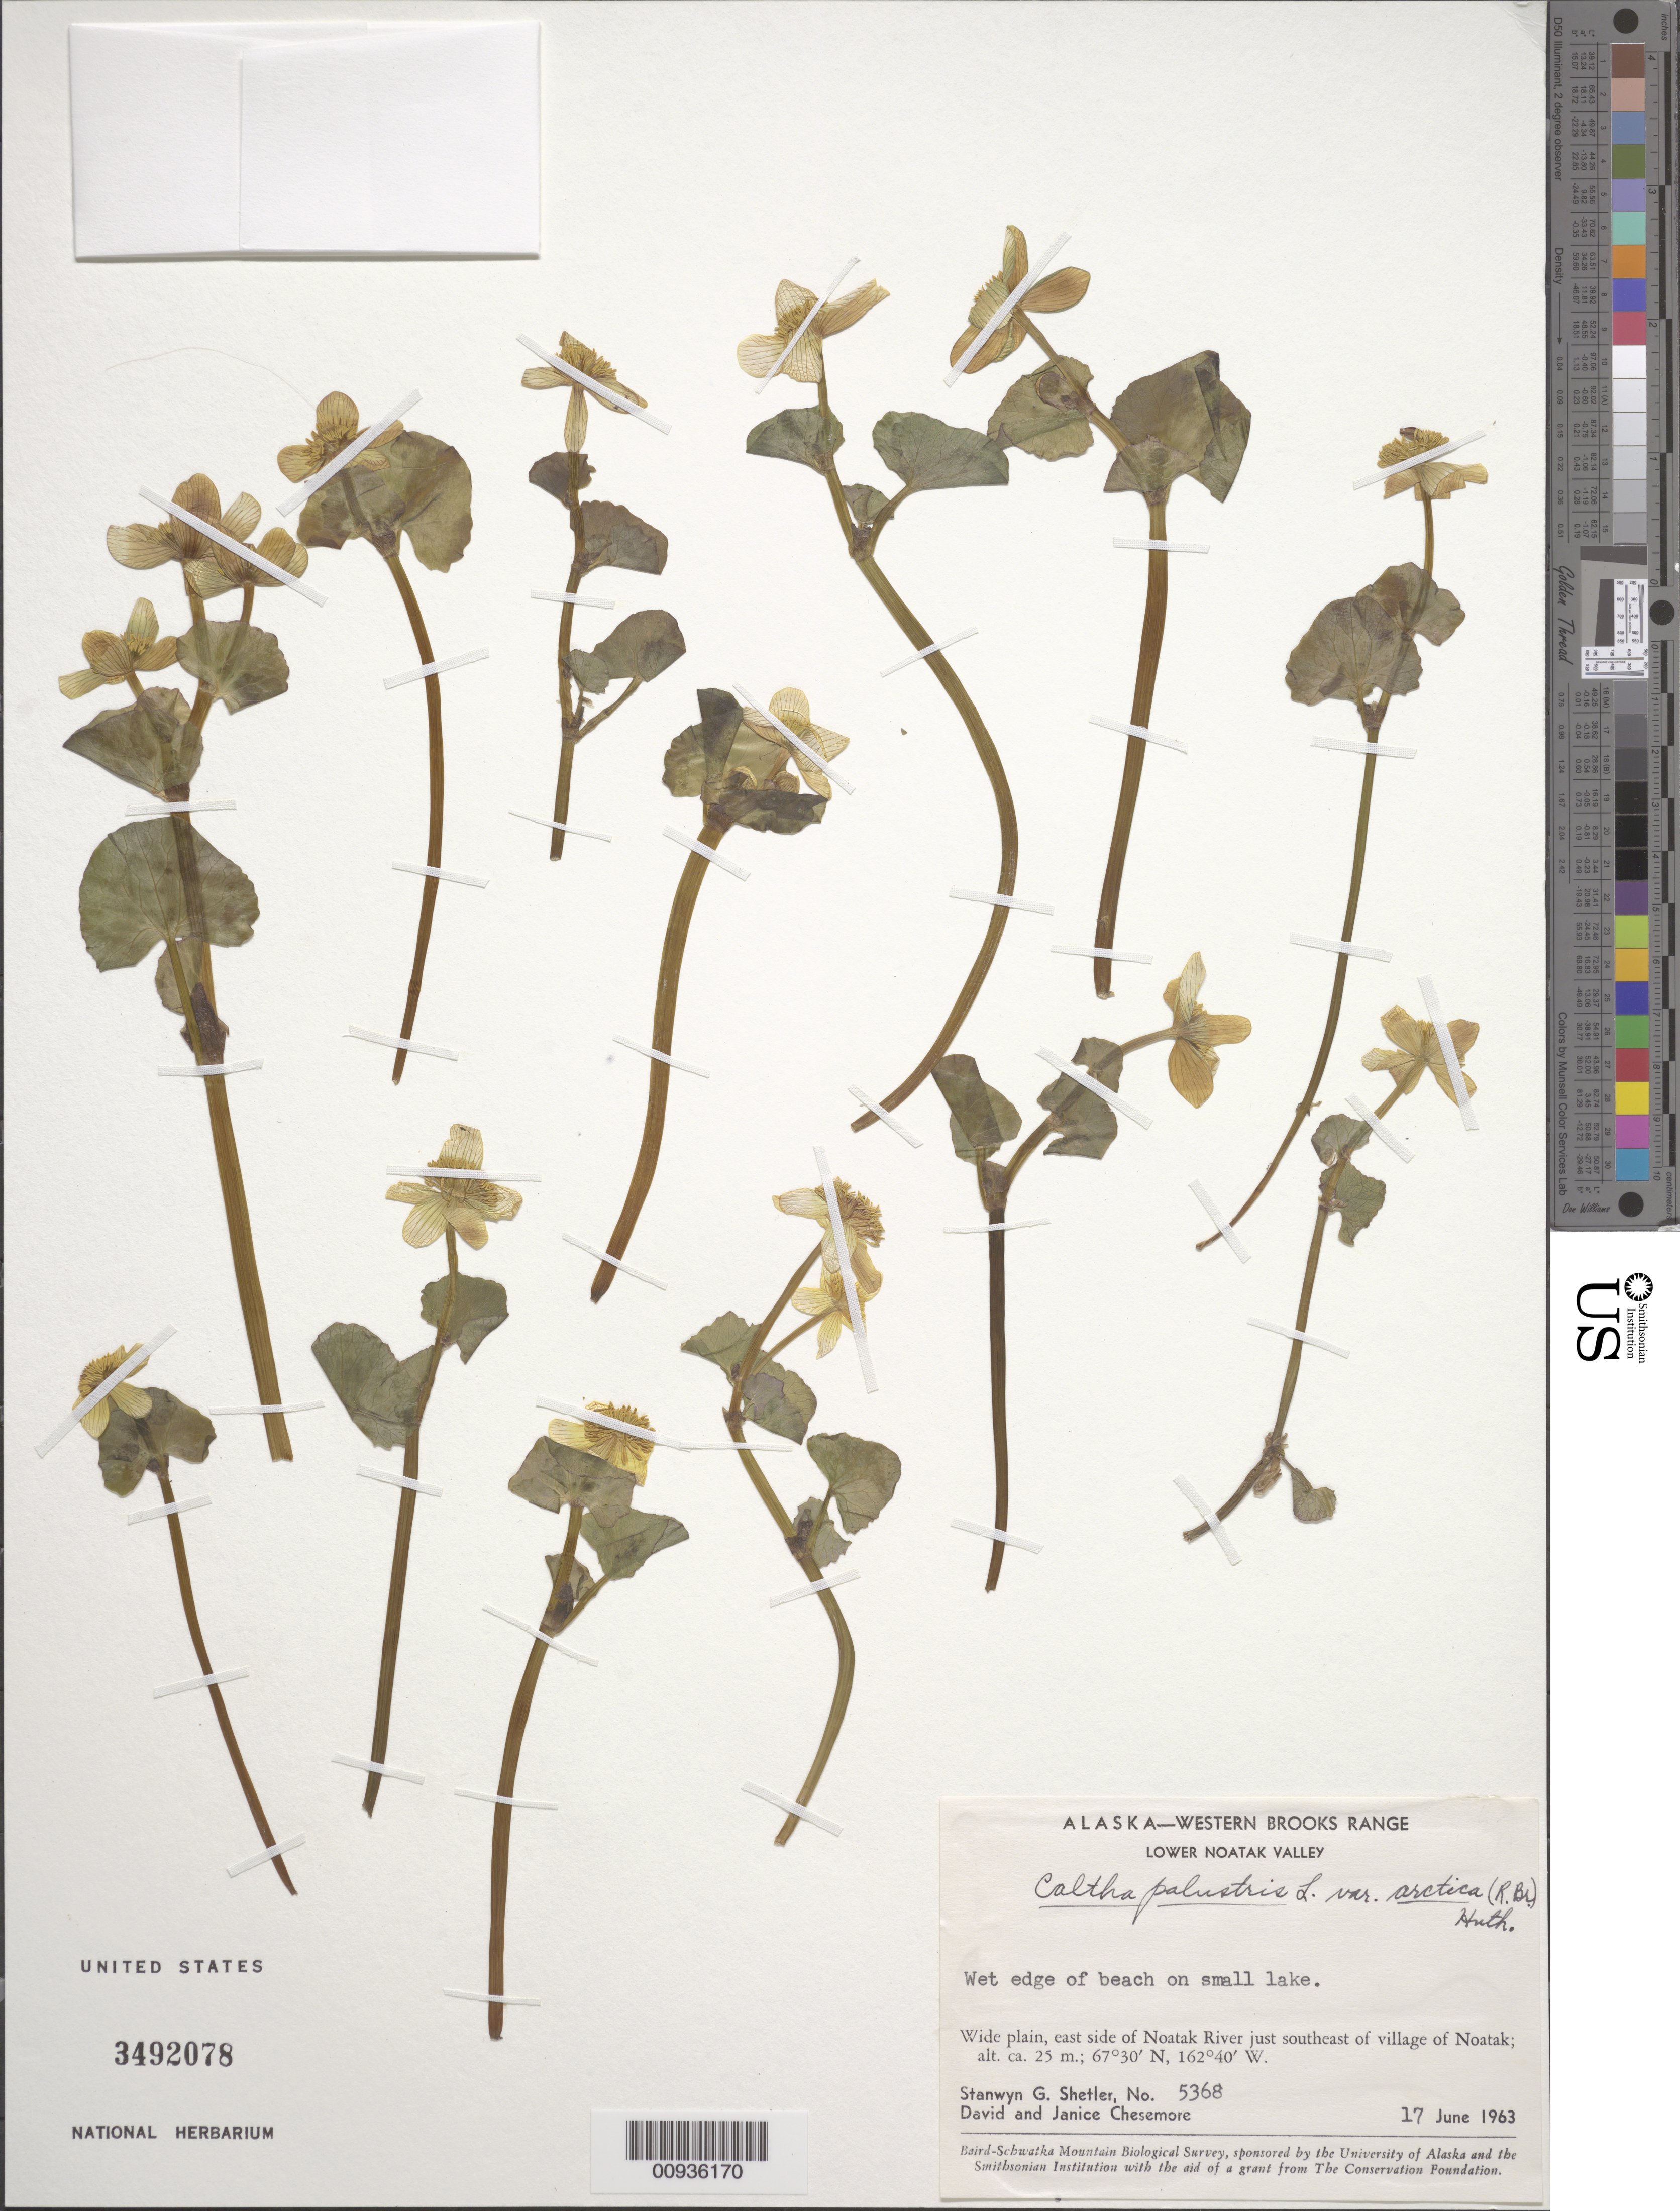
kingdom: Plantae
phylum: Tracheophyta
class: Magnoliopsida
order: Ranunculales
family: Ranunculaceae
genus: Caltha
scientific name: Caltha palustris subsp. arctica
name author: (R. Br.) Hultén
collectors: S. Shetler, D. Chesemore & J. Chesemore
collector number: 5368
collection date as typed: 17 Jun 1963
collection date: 1963-06-17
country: United States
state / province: Alaska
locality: East side of Noatak River just southeast of village of Noatak. Western Brooks Range, Lower Noatak Valley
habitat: Wide plain. Wet edge of beach on small lake.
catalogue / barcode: US 3492078